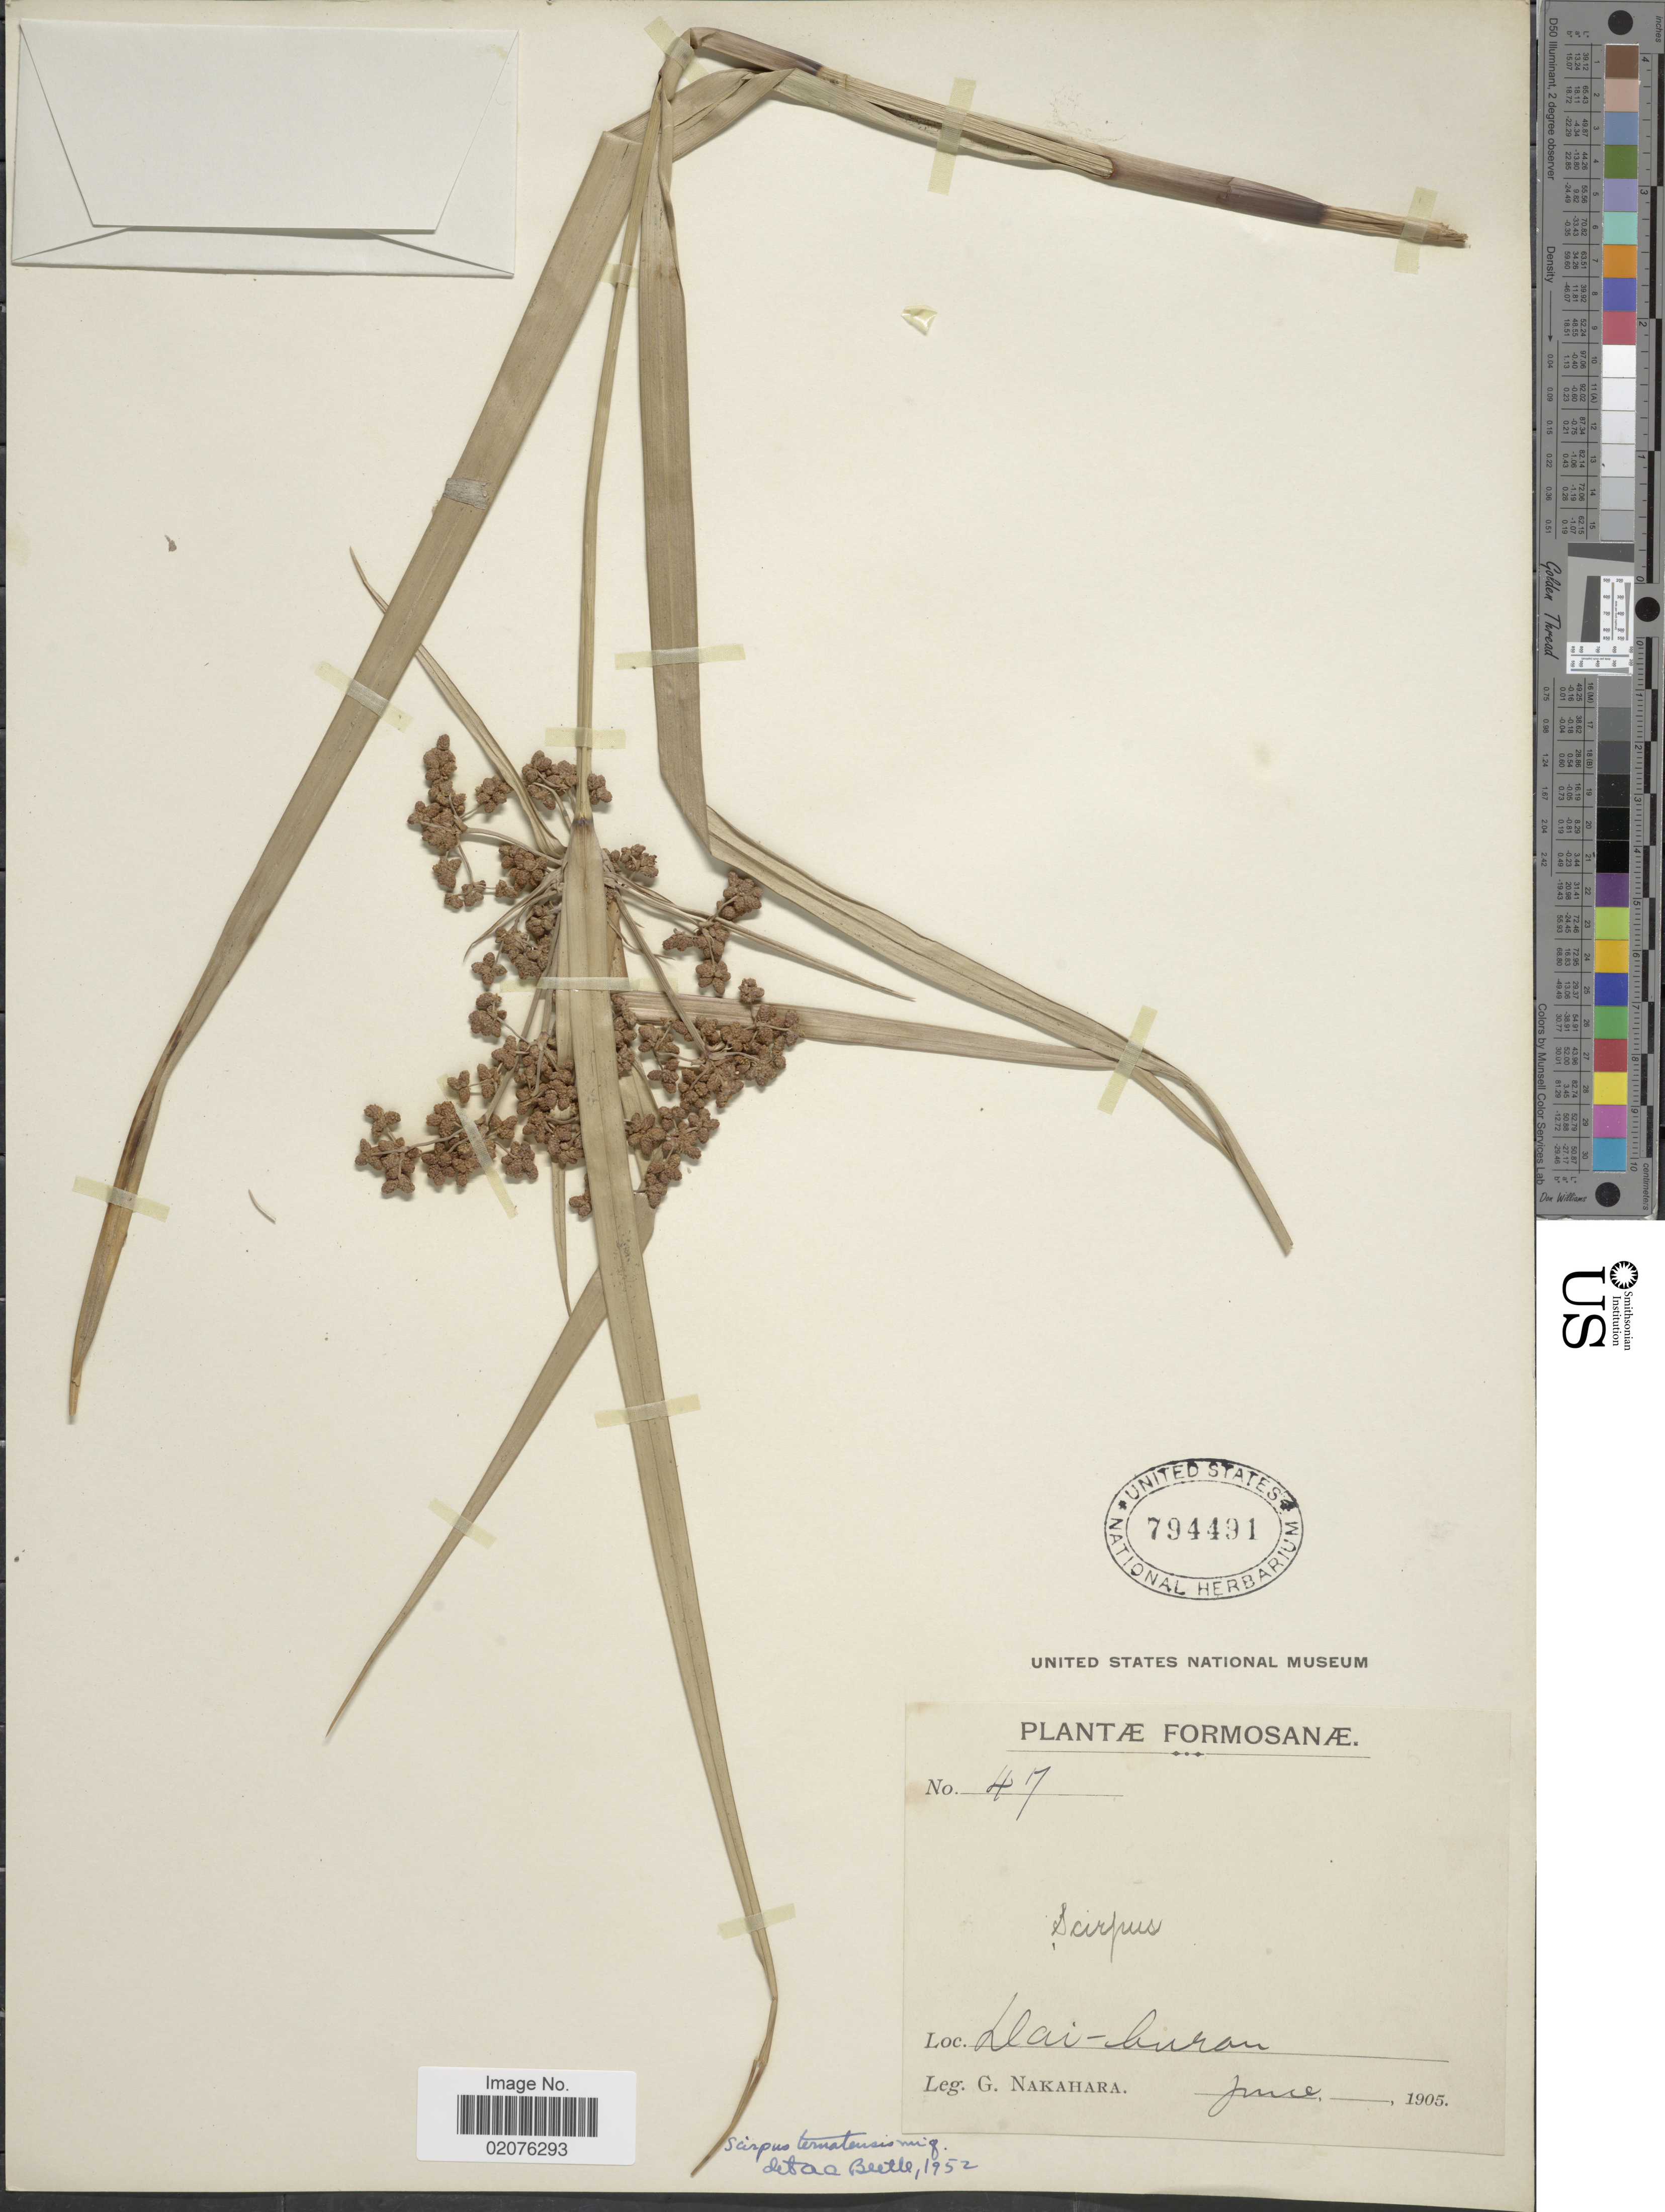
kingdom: Plantae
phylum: Tracheophyta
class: Liliopsida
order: Poales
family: Cyperaceae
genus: Scirpus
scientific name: Scirpus ternatanus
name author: Reinw. ex Miq.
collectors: G. Nakahara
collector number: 47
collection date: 1905-06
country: Taiwan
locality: Formosanae, Dai-buran [interpreted]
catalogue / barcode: US 794491